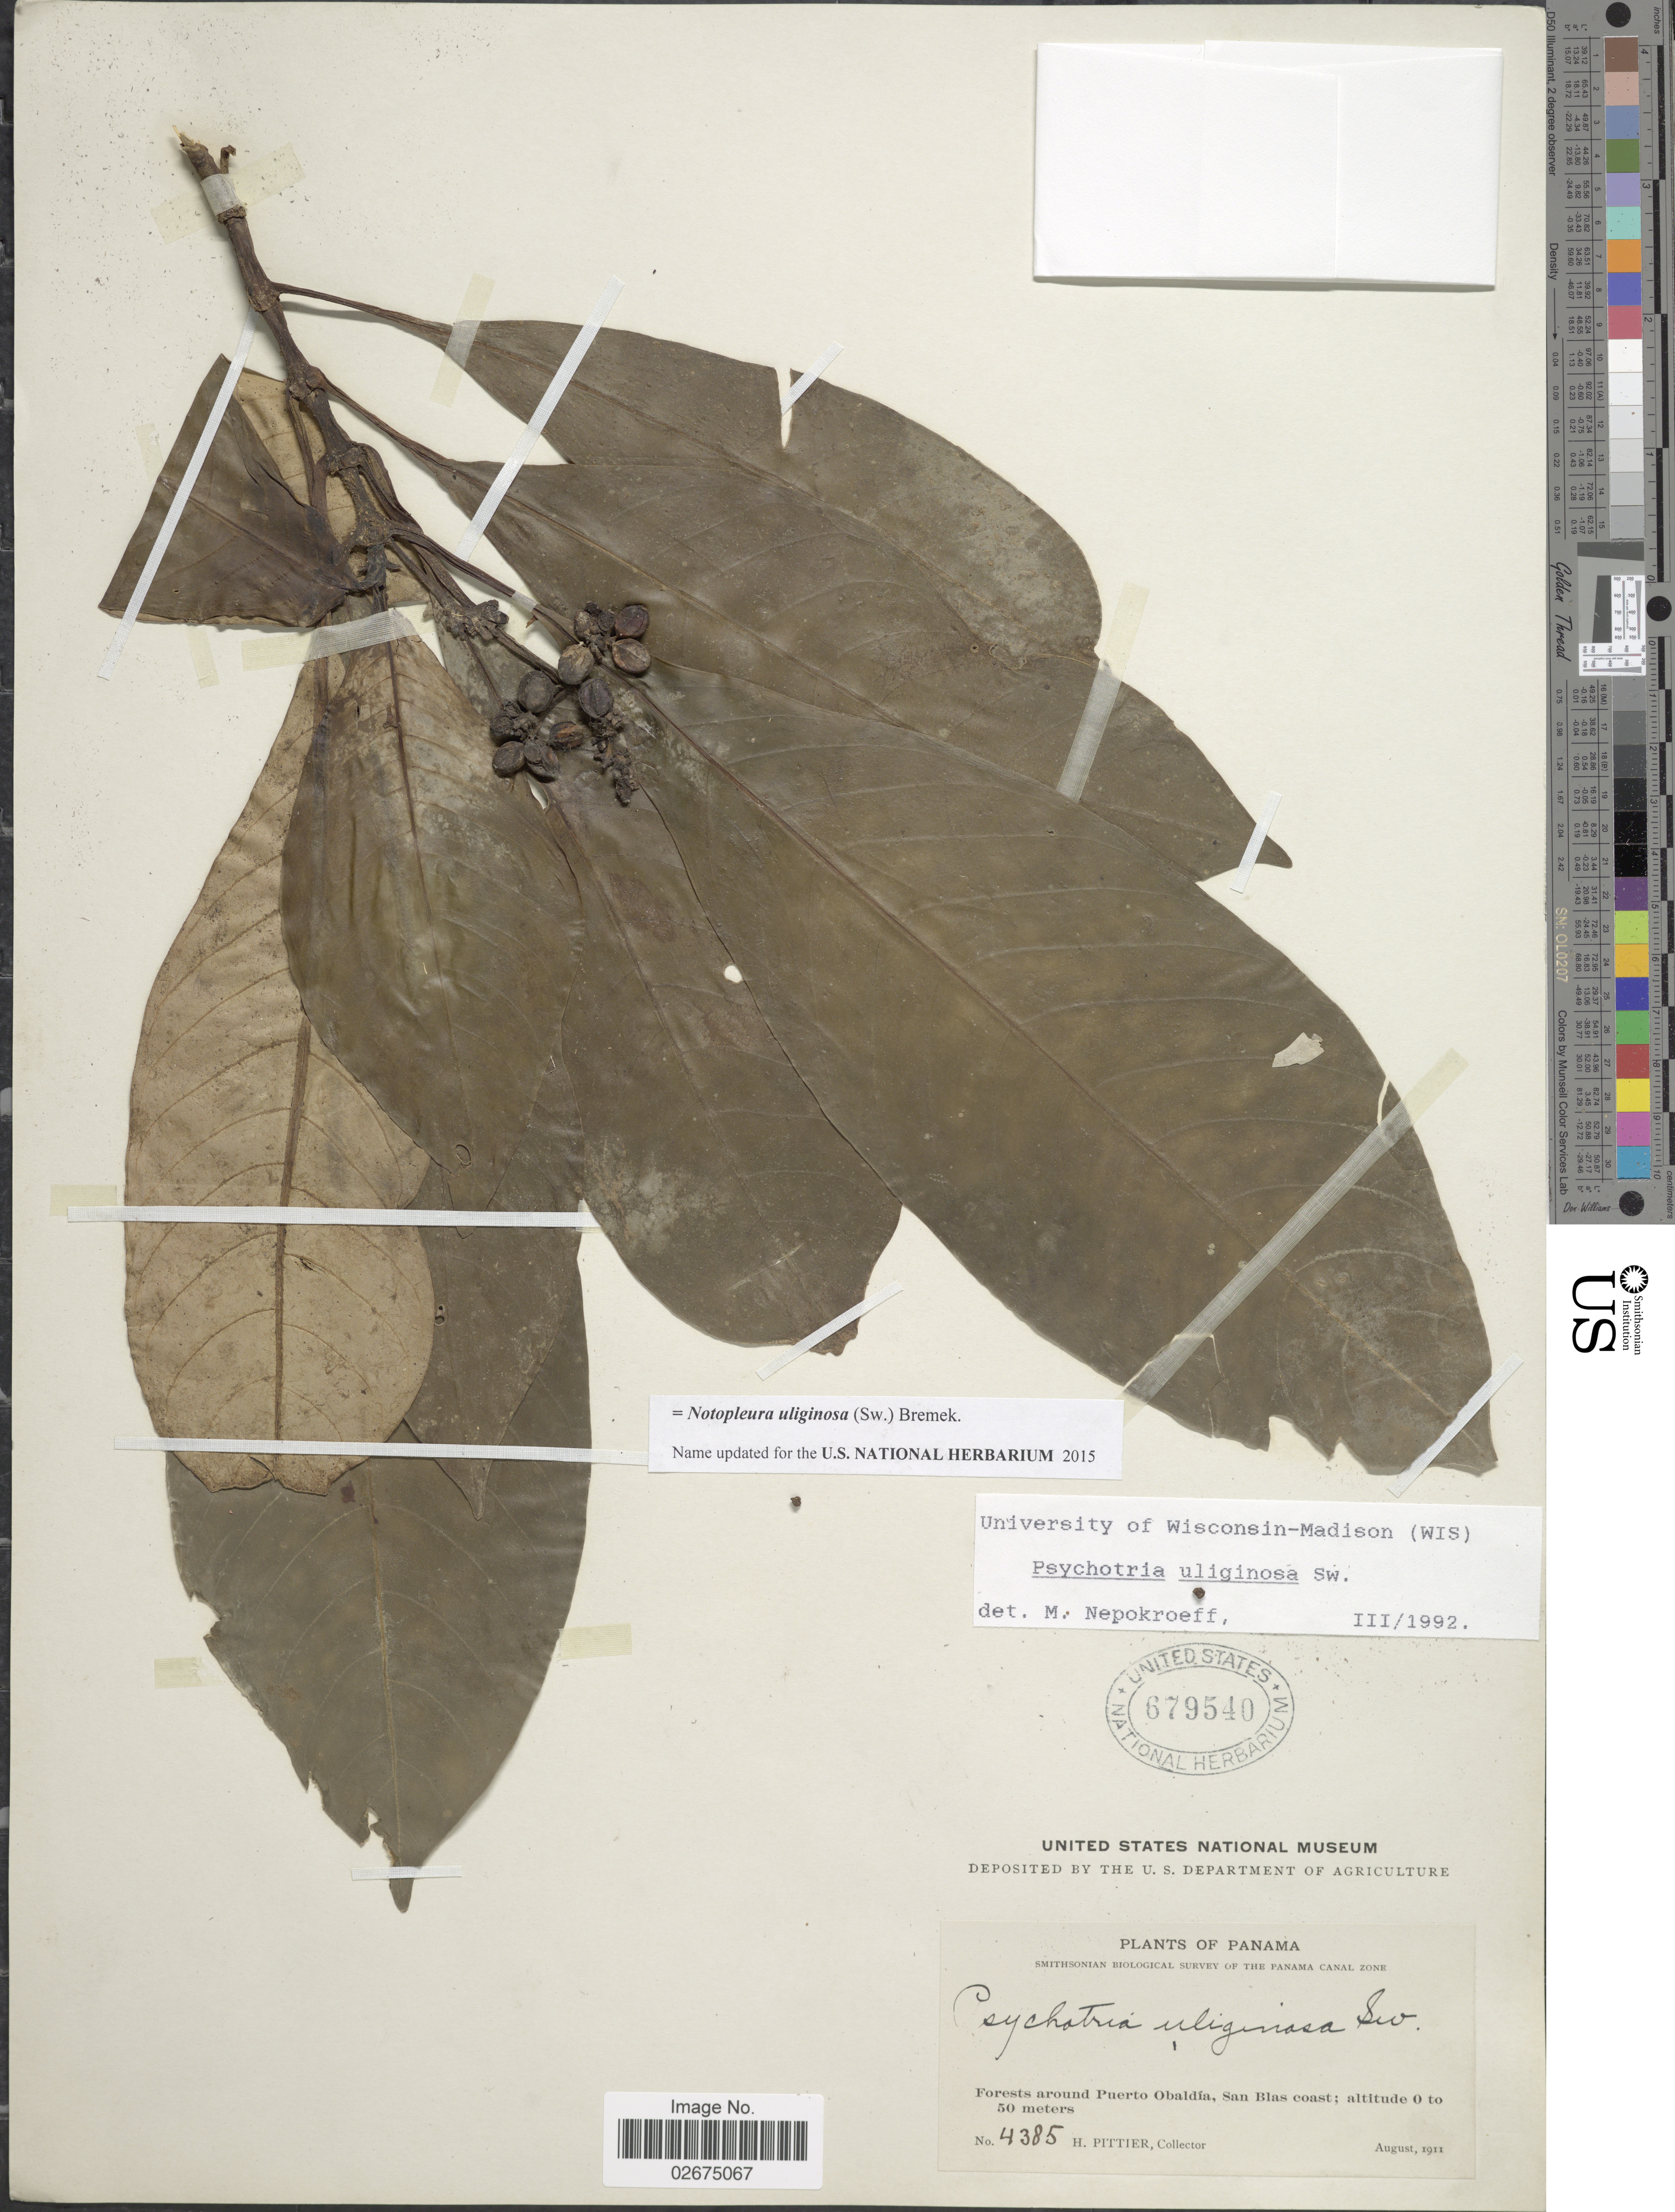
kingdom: Plantae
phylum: Tracheophyta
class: Magnoliopsida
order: Gentianales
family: Rubiaceae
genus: Notopleura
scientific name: Notopleura uliginosa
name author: (Sw.) Bremek.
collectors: H. F. Pittier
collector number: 4385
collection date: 1911-08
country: Panama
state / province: Kuna Yala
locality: Forests around Puerto Obaldia, San Blas coast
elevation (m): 0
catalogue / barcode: US 679540